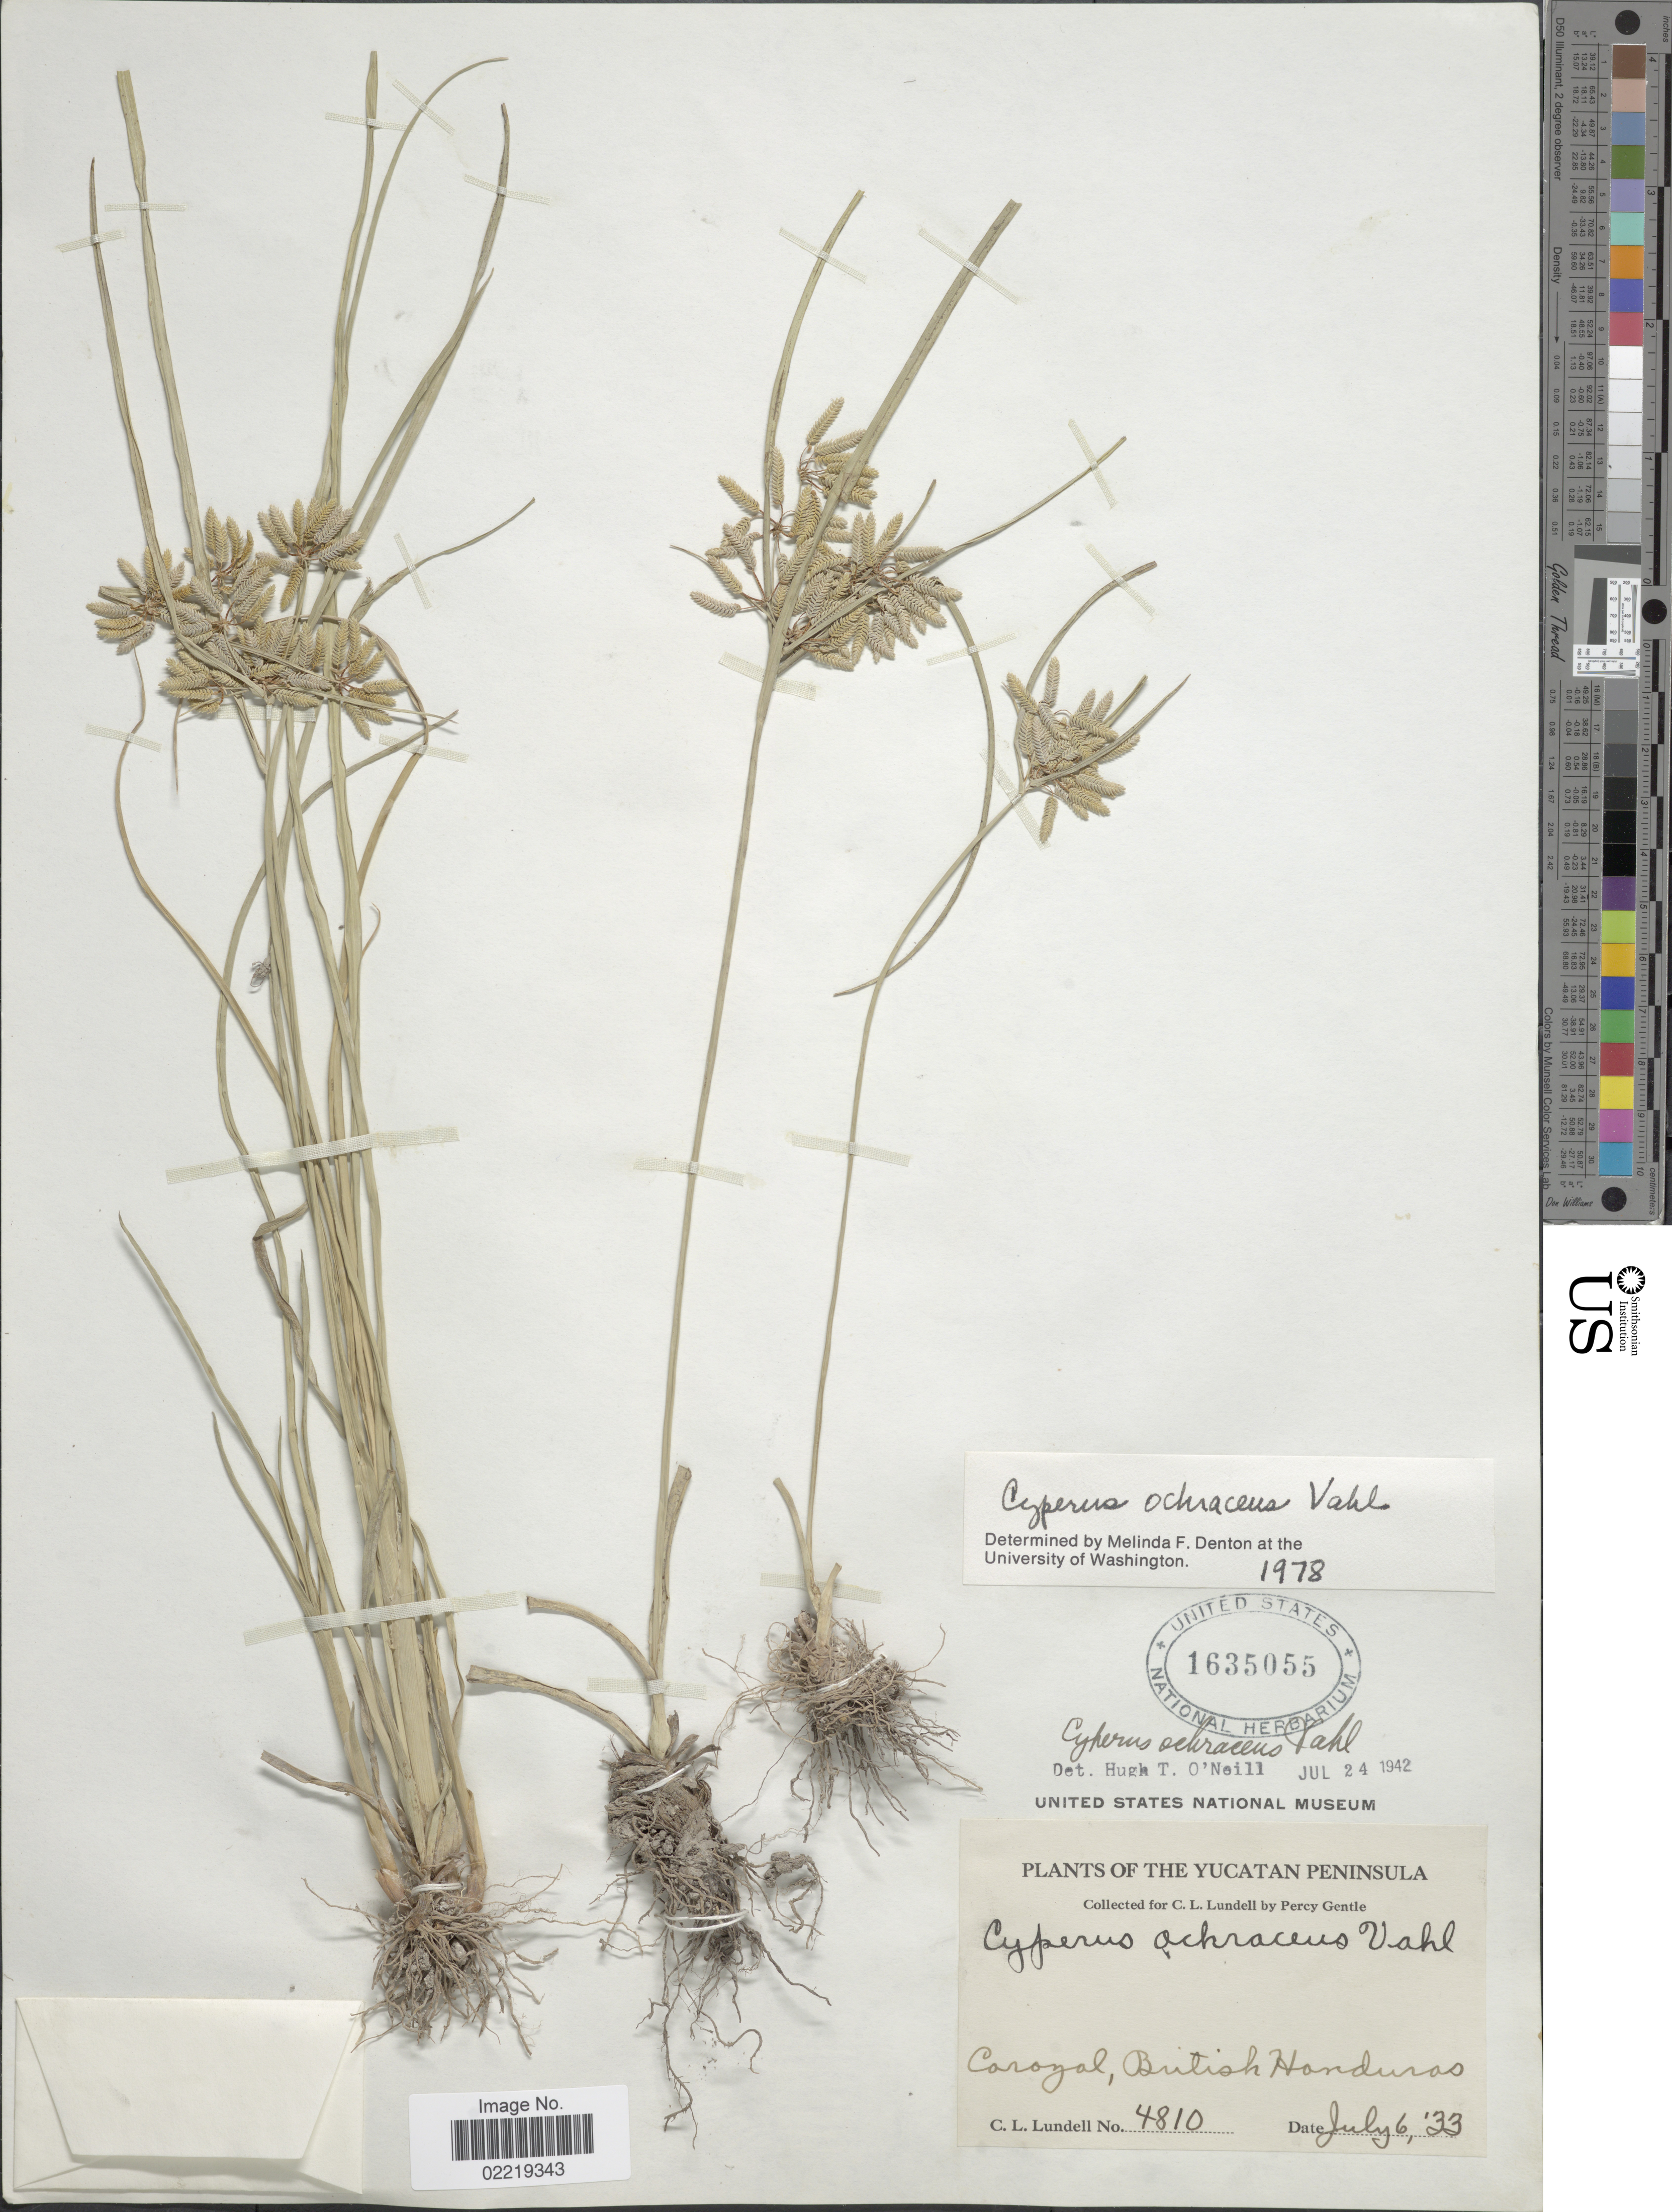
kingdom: Plantae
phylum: Tracheophyta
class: Liliopsida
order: Poales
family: Cyperaceae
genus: Cyperus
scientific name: Cyperus ochraceus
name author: Vahl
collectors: C. L. Lundell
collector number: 4810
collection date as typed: Transcribed d/m/y: 6/7/33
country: Belize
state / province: Corozal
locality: The Yucatan Peninsula, Corozal, British Honduras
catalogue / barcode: US 1635055